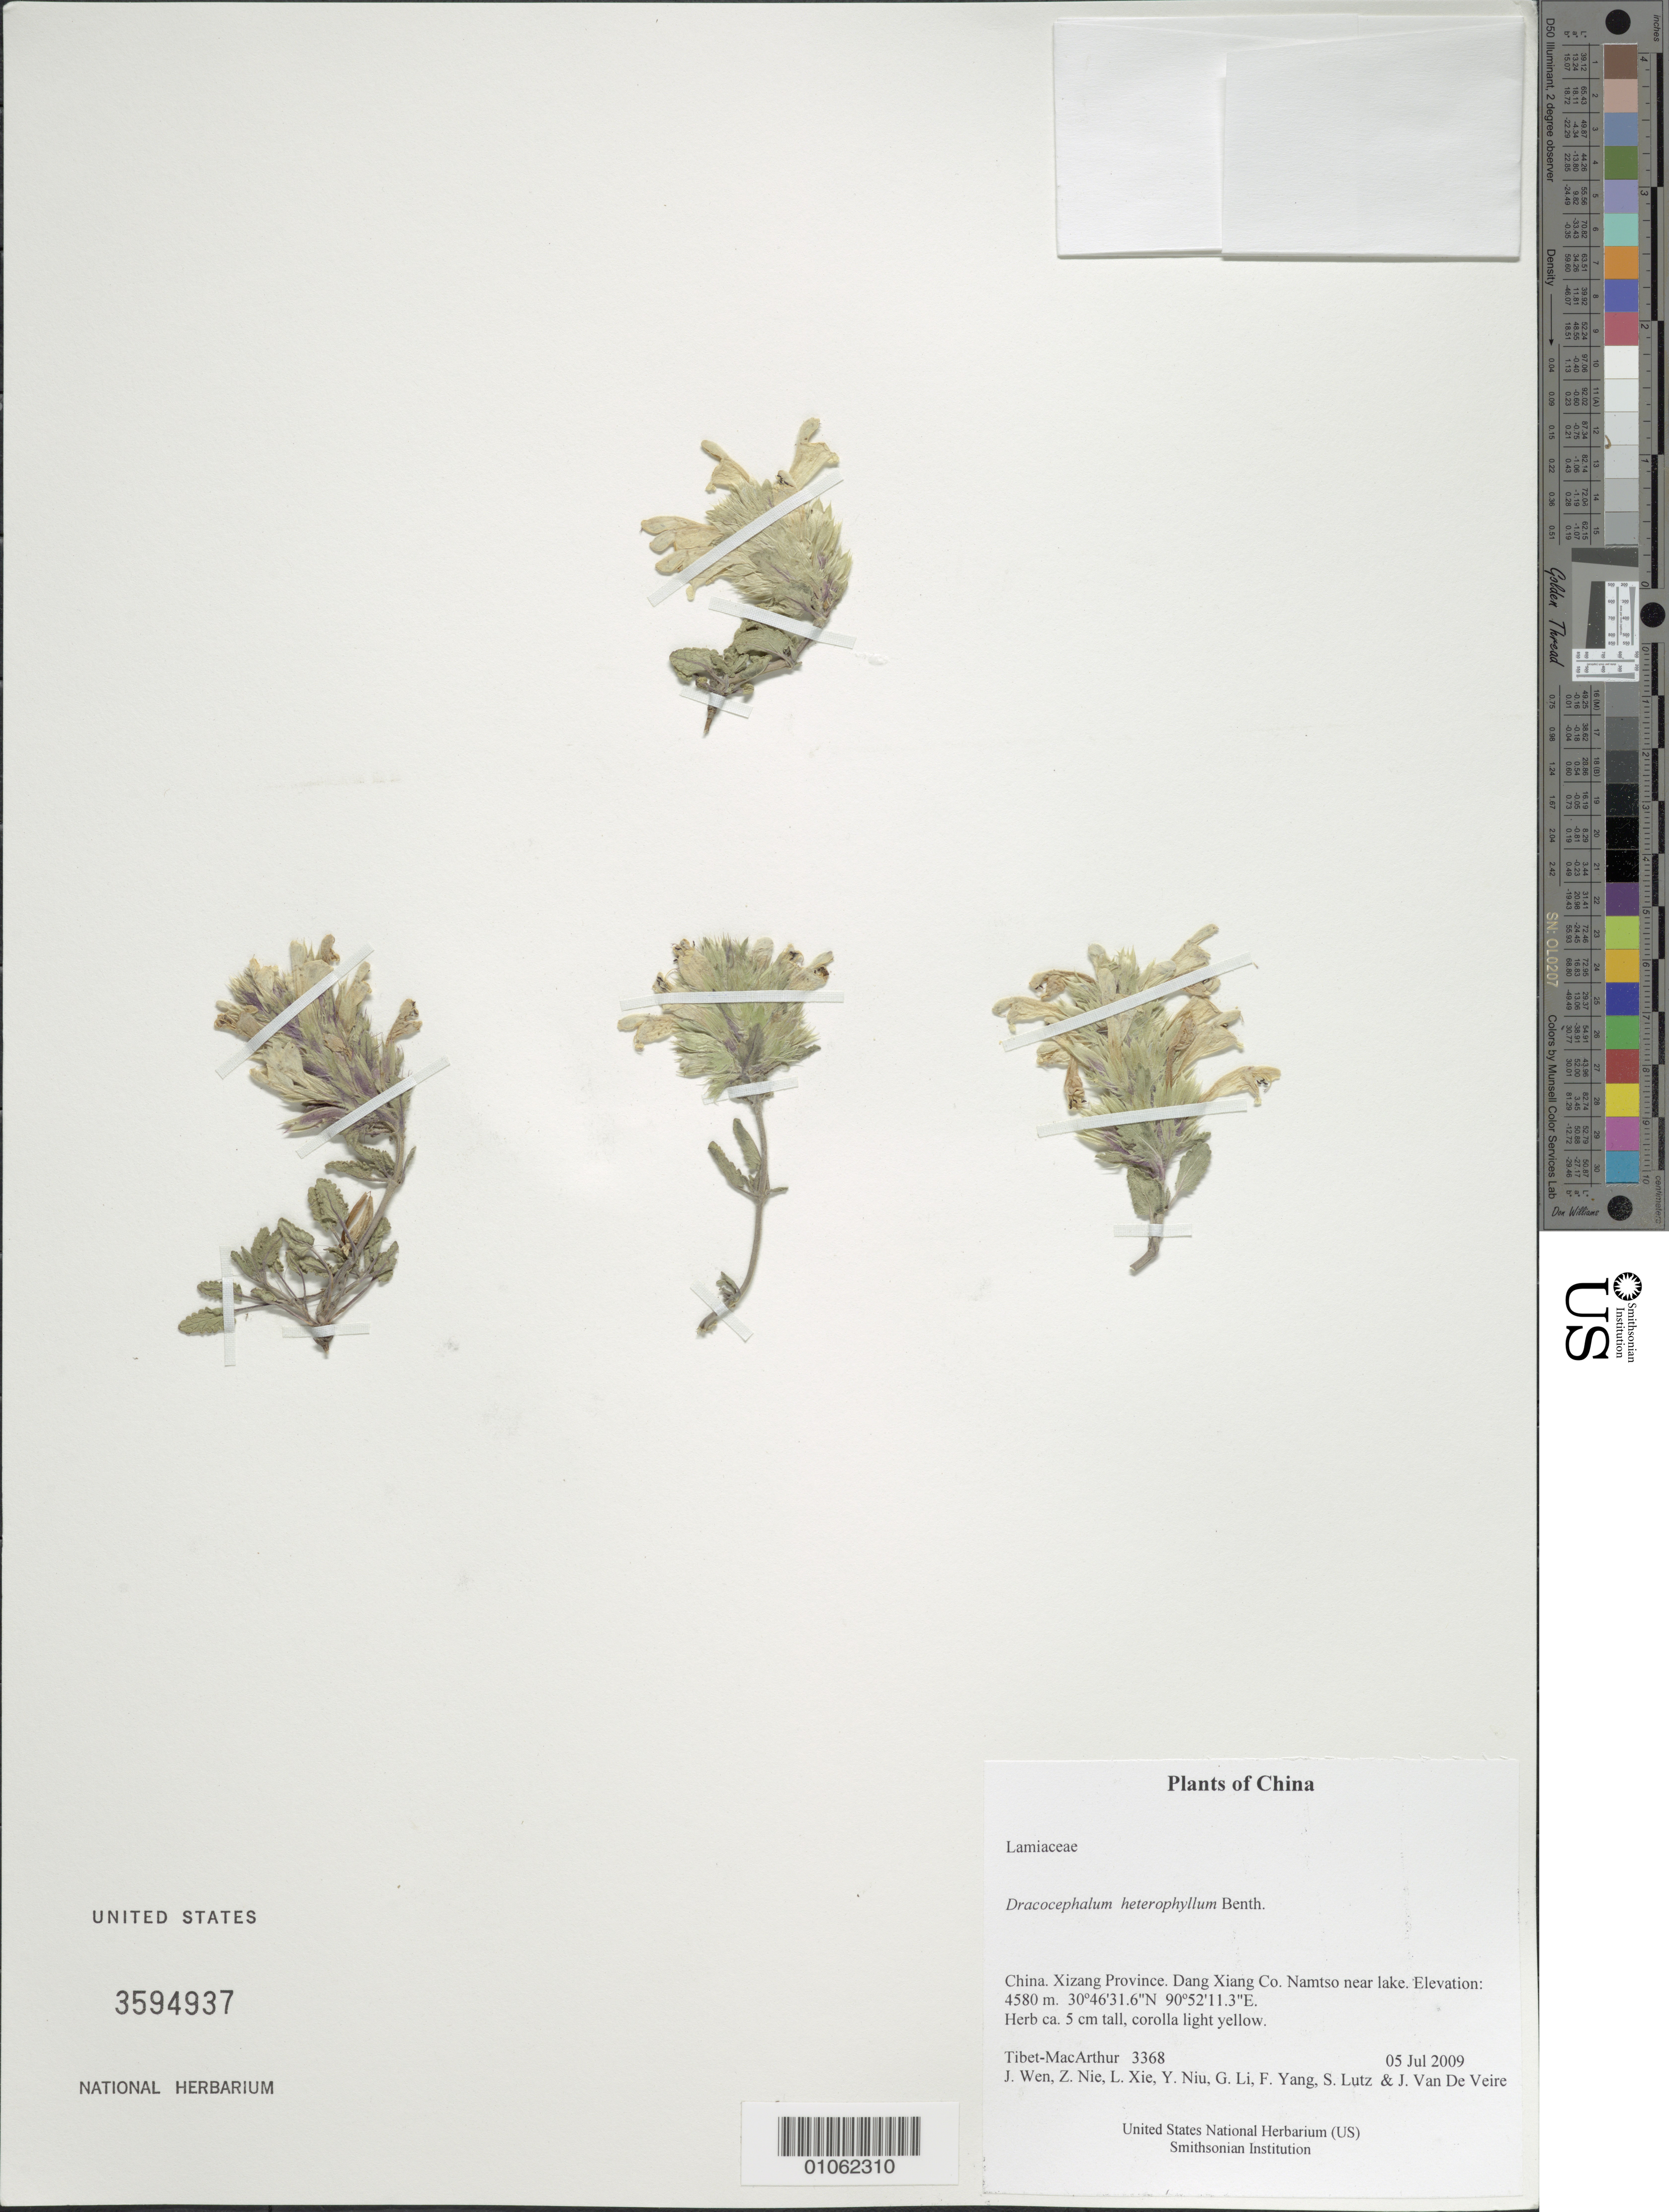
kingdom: Plantae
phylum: Tracheophyta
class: Magnoliopsida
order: Lamiales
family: Lamiaceae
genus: Dracocephalum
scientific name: Dracocephalum heterophyllum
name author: Benth.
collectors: Tibet-MacArthur, J. Wen, Z. Nie, L. Xie, Y. Niu, G. Li, F. Yang, S. Lutz & J. Van De Veire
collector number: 3368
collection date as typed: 05 Jul 2009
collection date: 2009-07-05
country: China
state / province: Xizang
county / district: Dang Xiang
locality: Namtso near lake.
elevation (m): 4580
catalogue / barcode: US 3594937